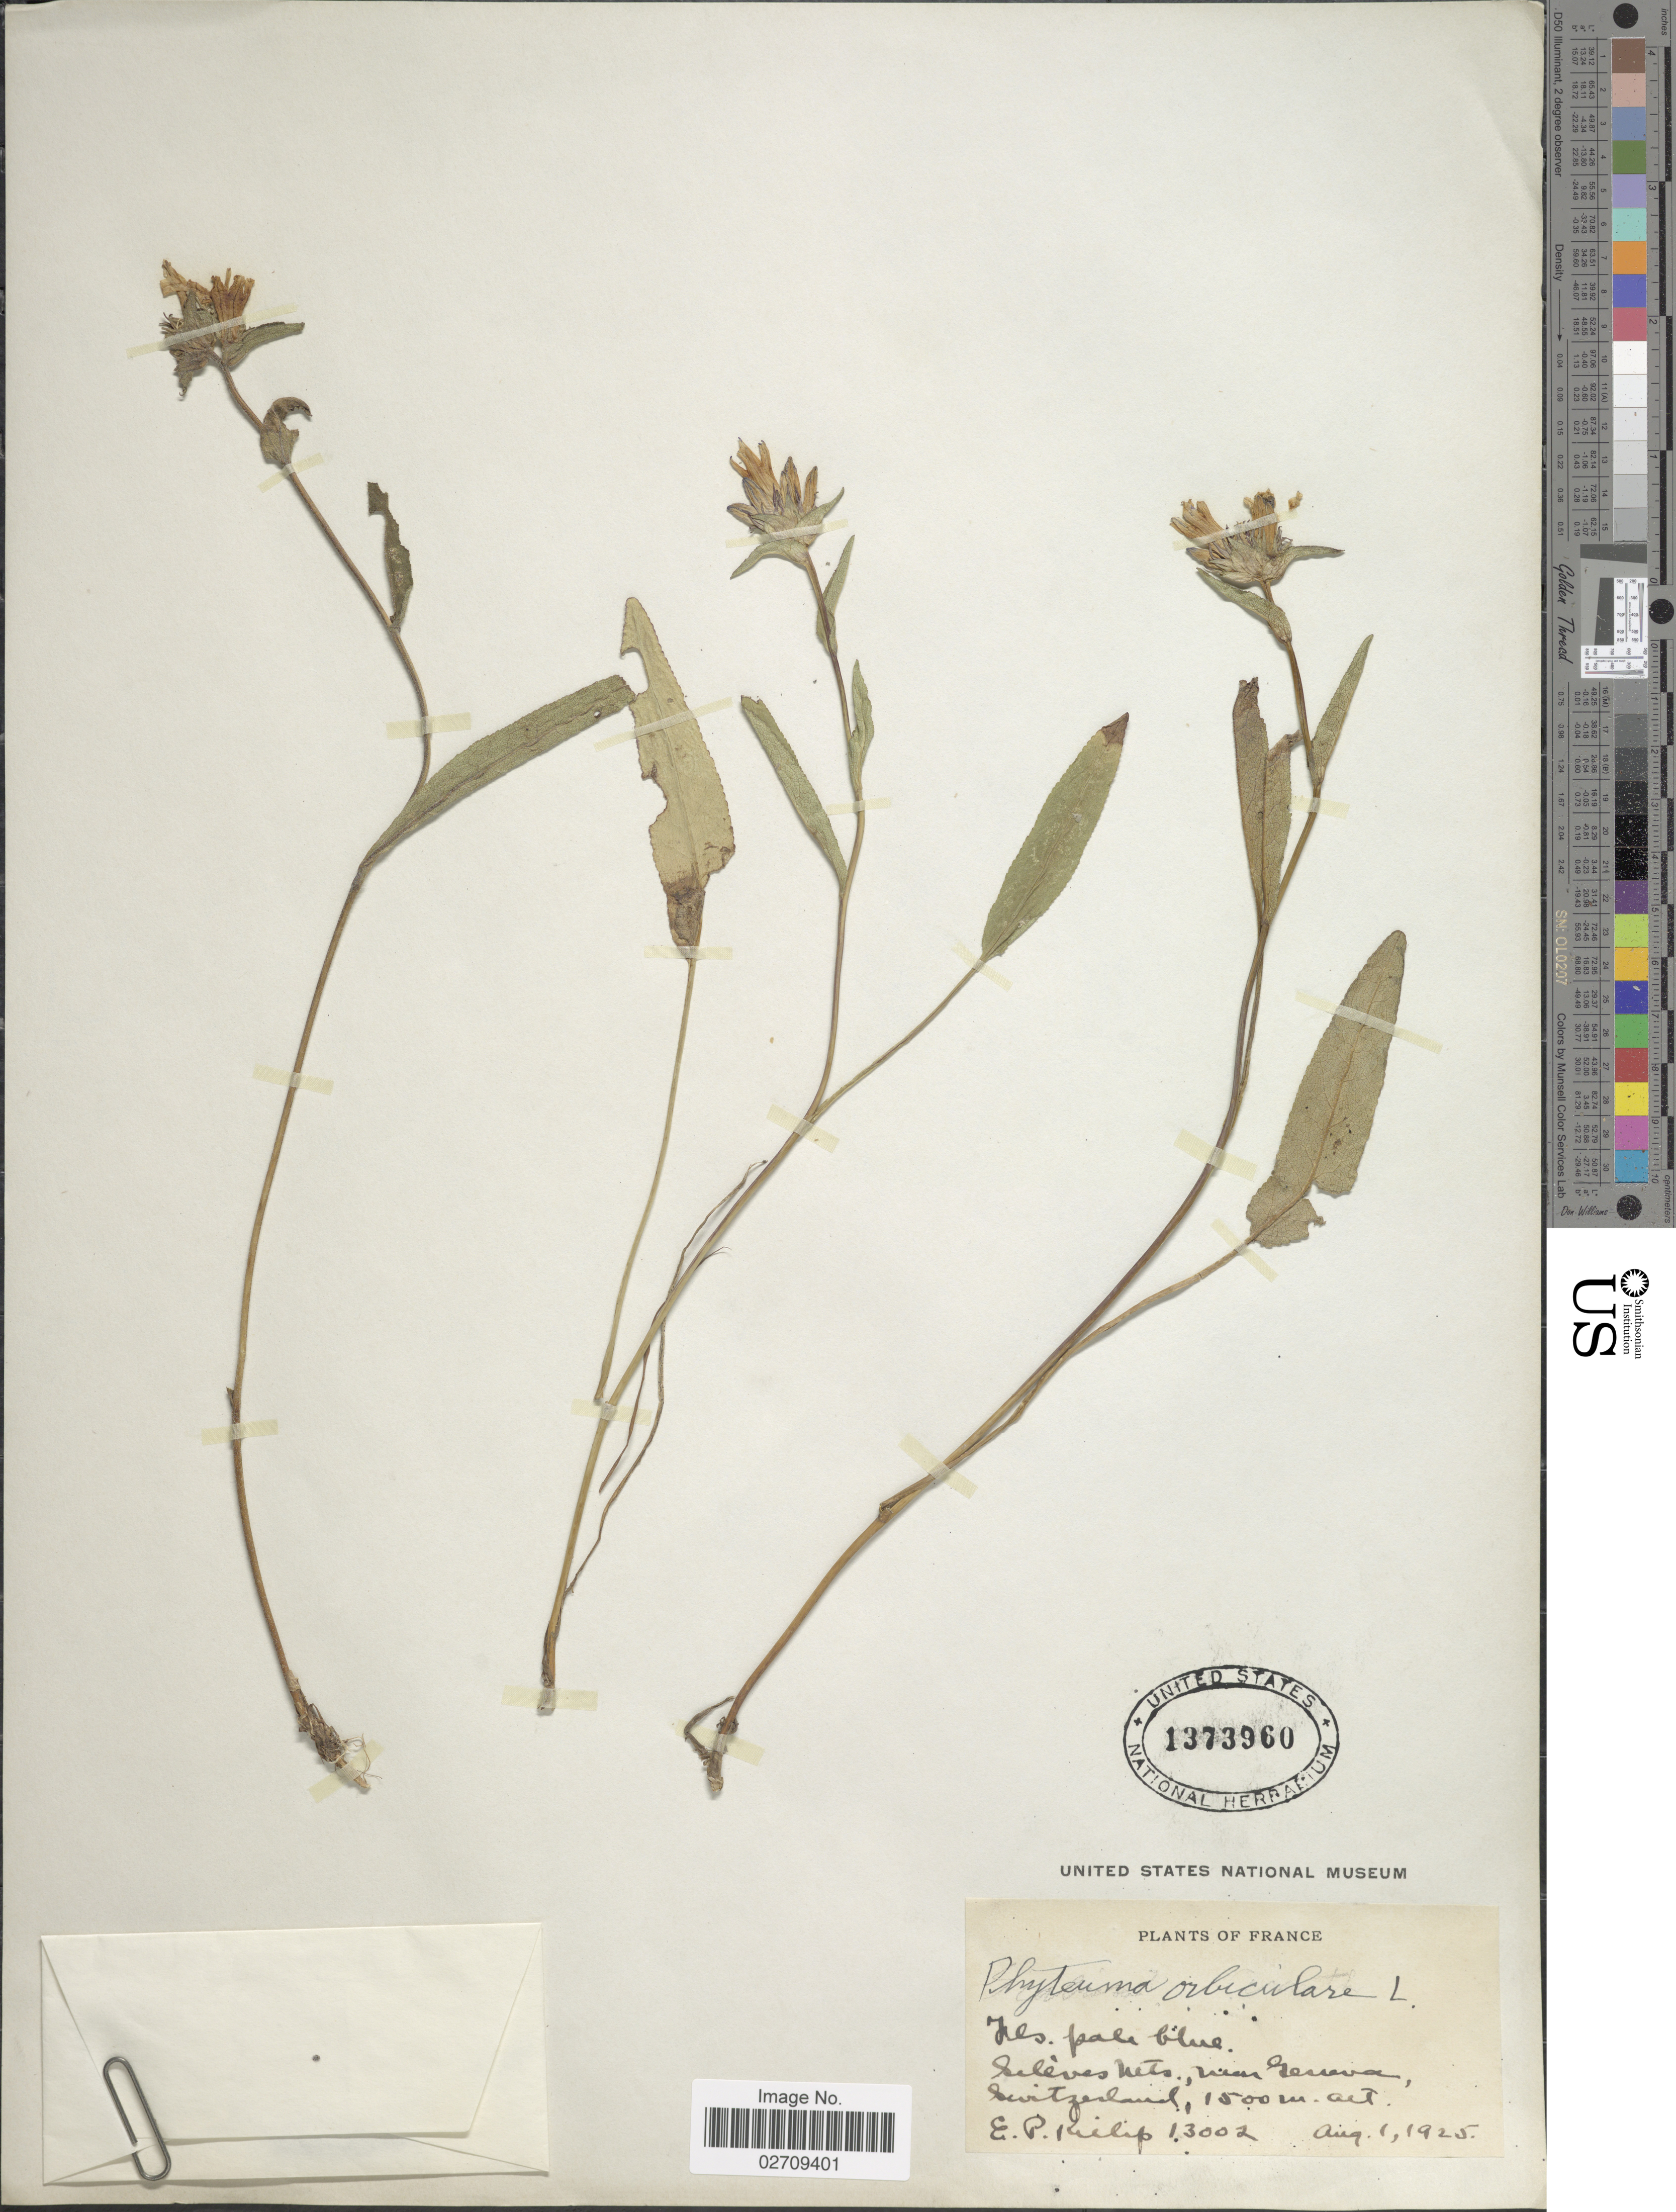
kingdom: Plantae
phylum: Tracheophyta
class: Magnoliopsida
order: Asterales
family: Campanulaceae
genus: Phyteuma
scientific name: Phyteuma orbiculare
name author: L.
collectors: E. P. Killip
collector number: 13002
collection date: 1925-08-01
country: Switzerland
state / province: Genève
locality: Saleves Mts., near Geneva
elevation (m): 1500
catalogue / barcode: US 1373960